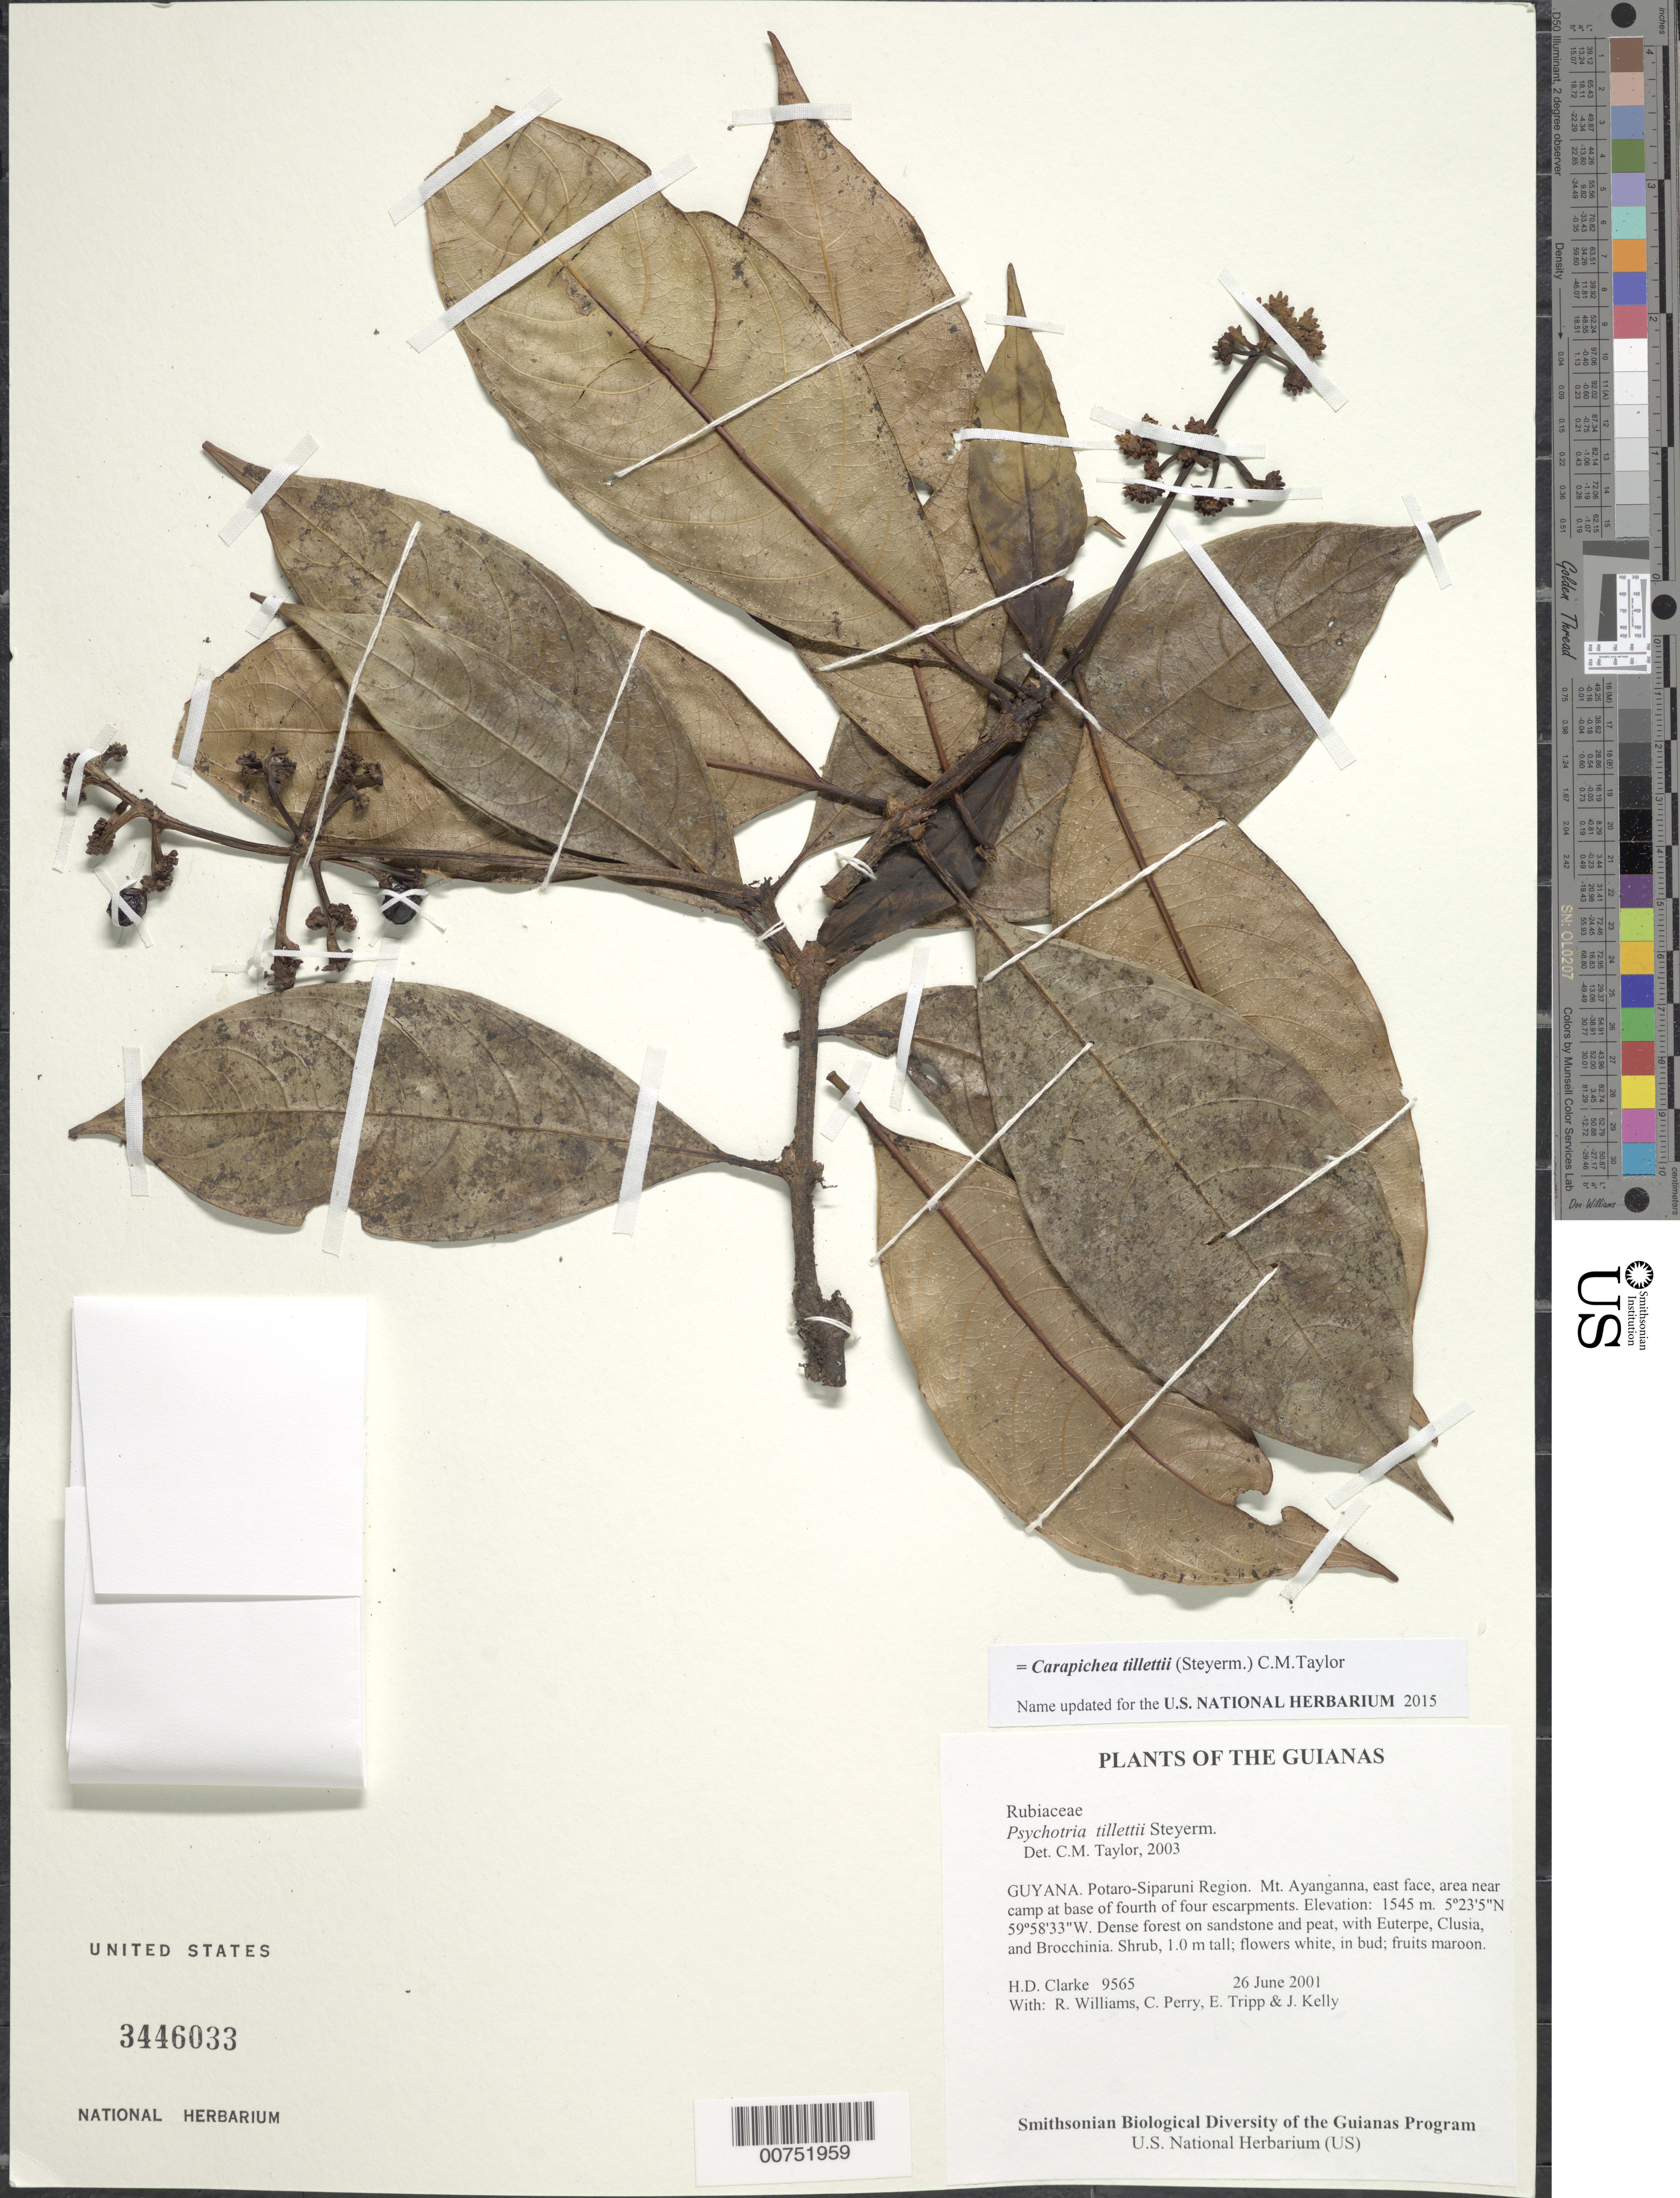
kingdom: Plantae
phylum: Tracheophyta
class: Magnoliopsida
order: Gentianales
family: Rubiaceae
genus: Psychotria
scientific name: Psychotria tillettii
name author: Steyerm.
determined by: Taylor, Charlotte M.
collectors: H. D. Clarke, R. Williams, C. Perry, E. Tripp & J. Kelly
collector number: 9565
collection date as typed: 26 June 2001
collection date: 2001-06-26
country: Guyana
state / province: Potaro-Siparuni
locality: Mt. Ayanganna, east face, area near camp at base of fourth of four escarpments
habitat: Dense forest on sandstone and peat, with Euterpe, Clusia, and Brocchinia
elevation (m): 1545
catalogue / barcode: US 3446033